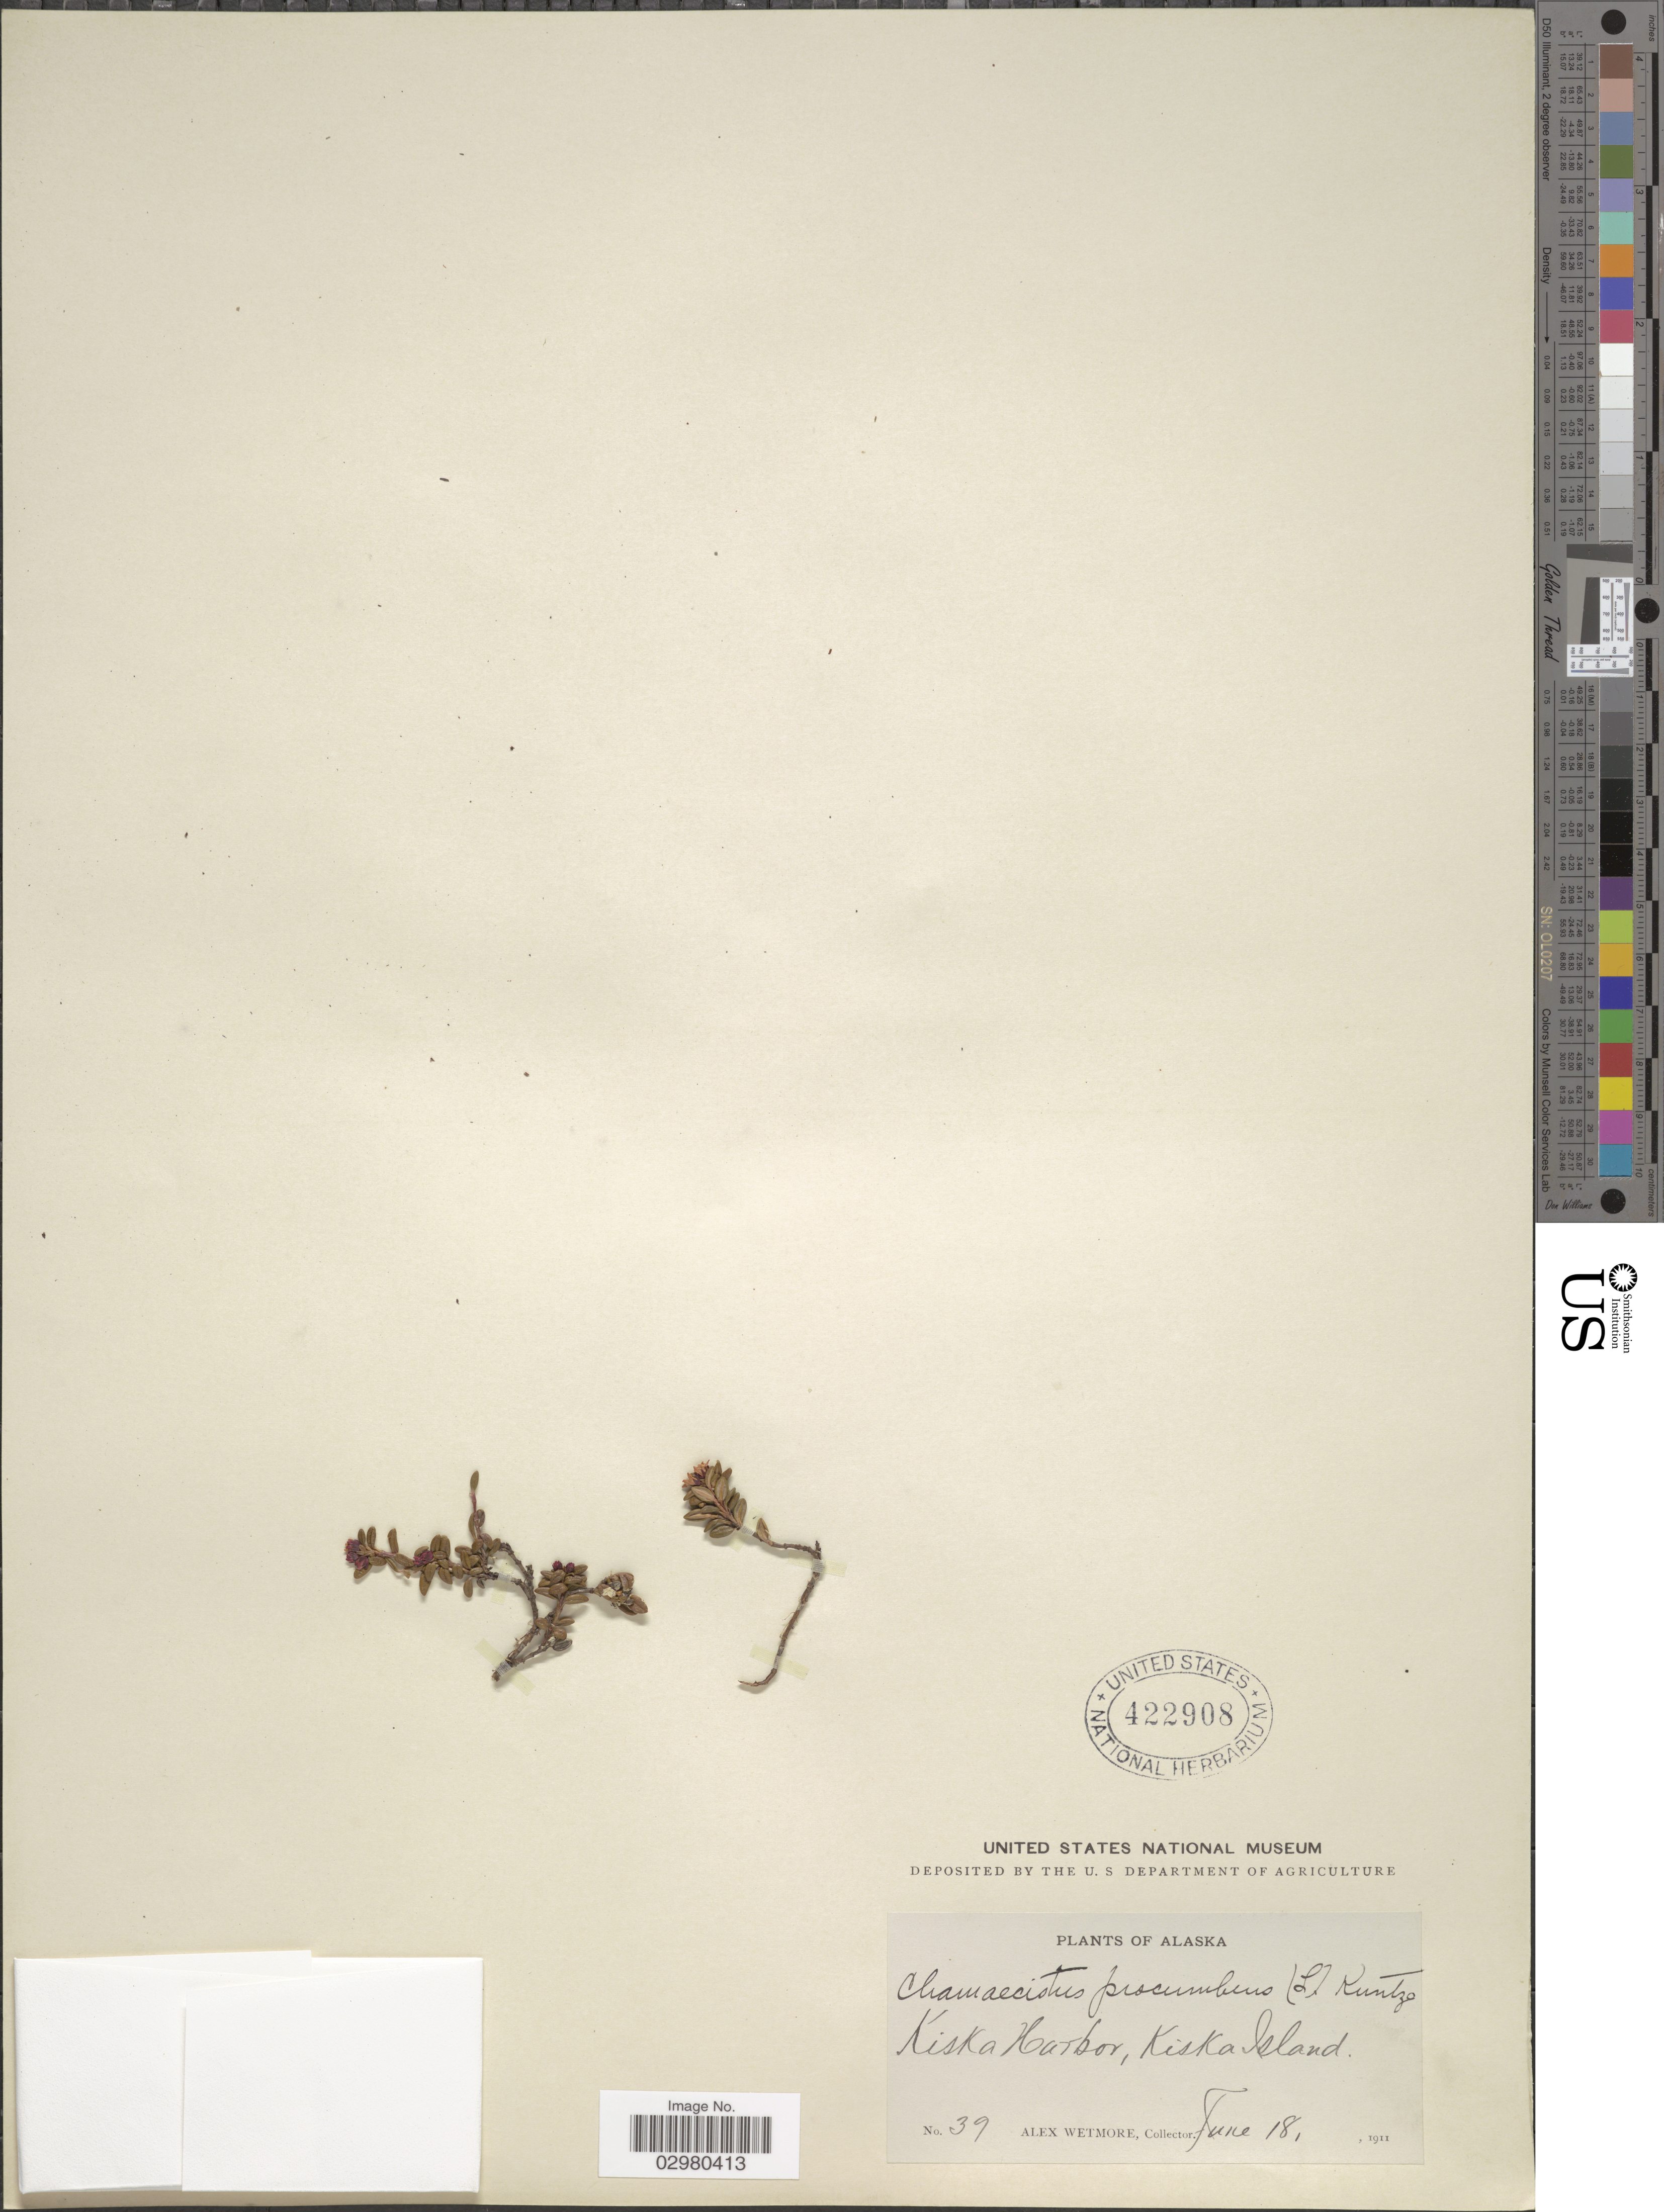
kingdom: Plantae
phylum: Tracheophyta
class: Magnoliopsida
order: Ericales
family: Ericaceae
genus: Loiseleuria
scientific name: Loiseleuria procumbens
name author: (L.) Desv.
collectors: A. Wetmore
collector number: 39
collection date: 1911-06-18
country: United States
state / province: Alaska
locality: Kiska Harbor, Kiska Island.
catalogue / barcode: US 422908